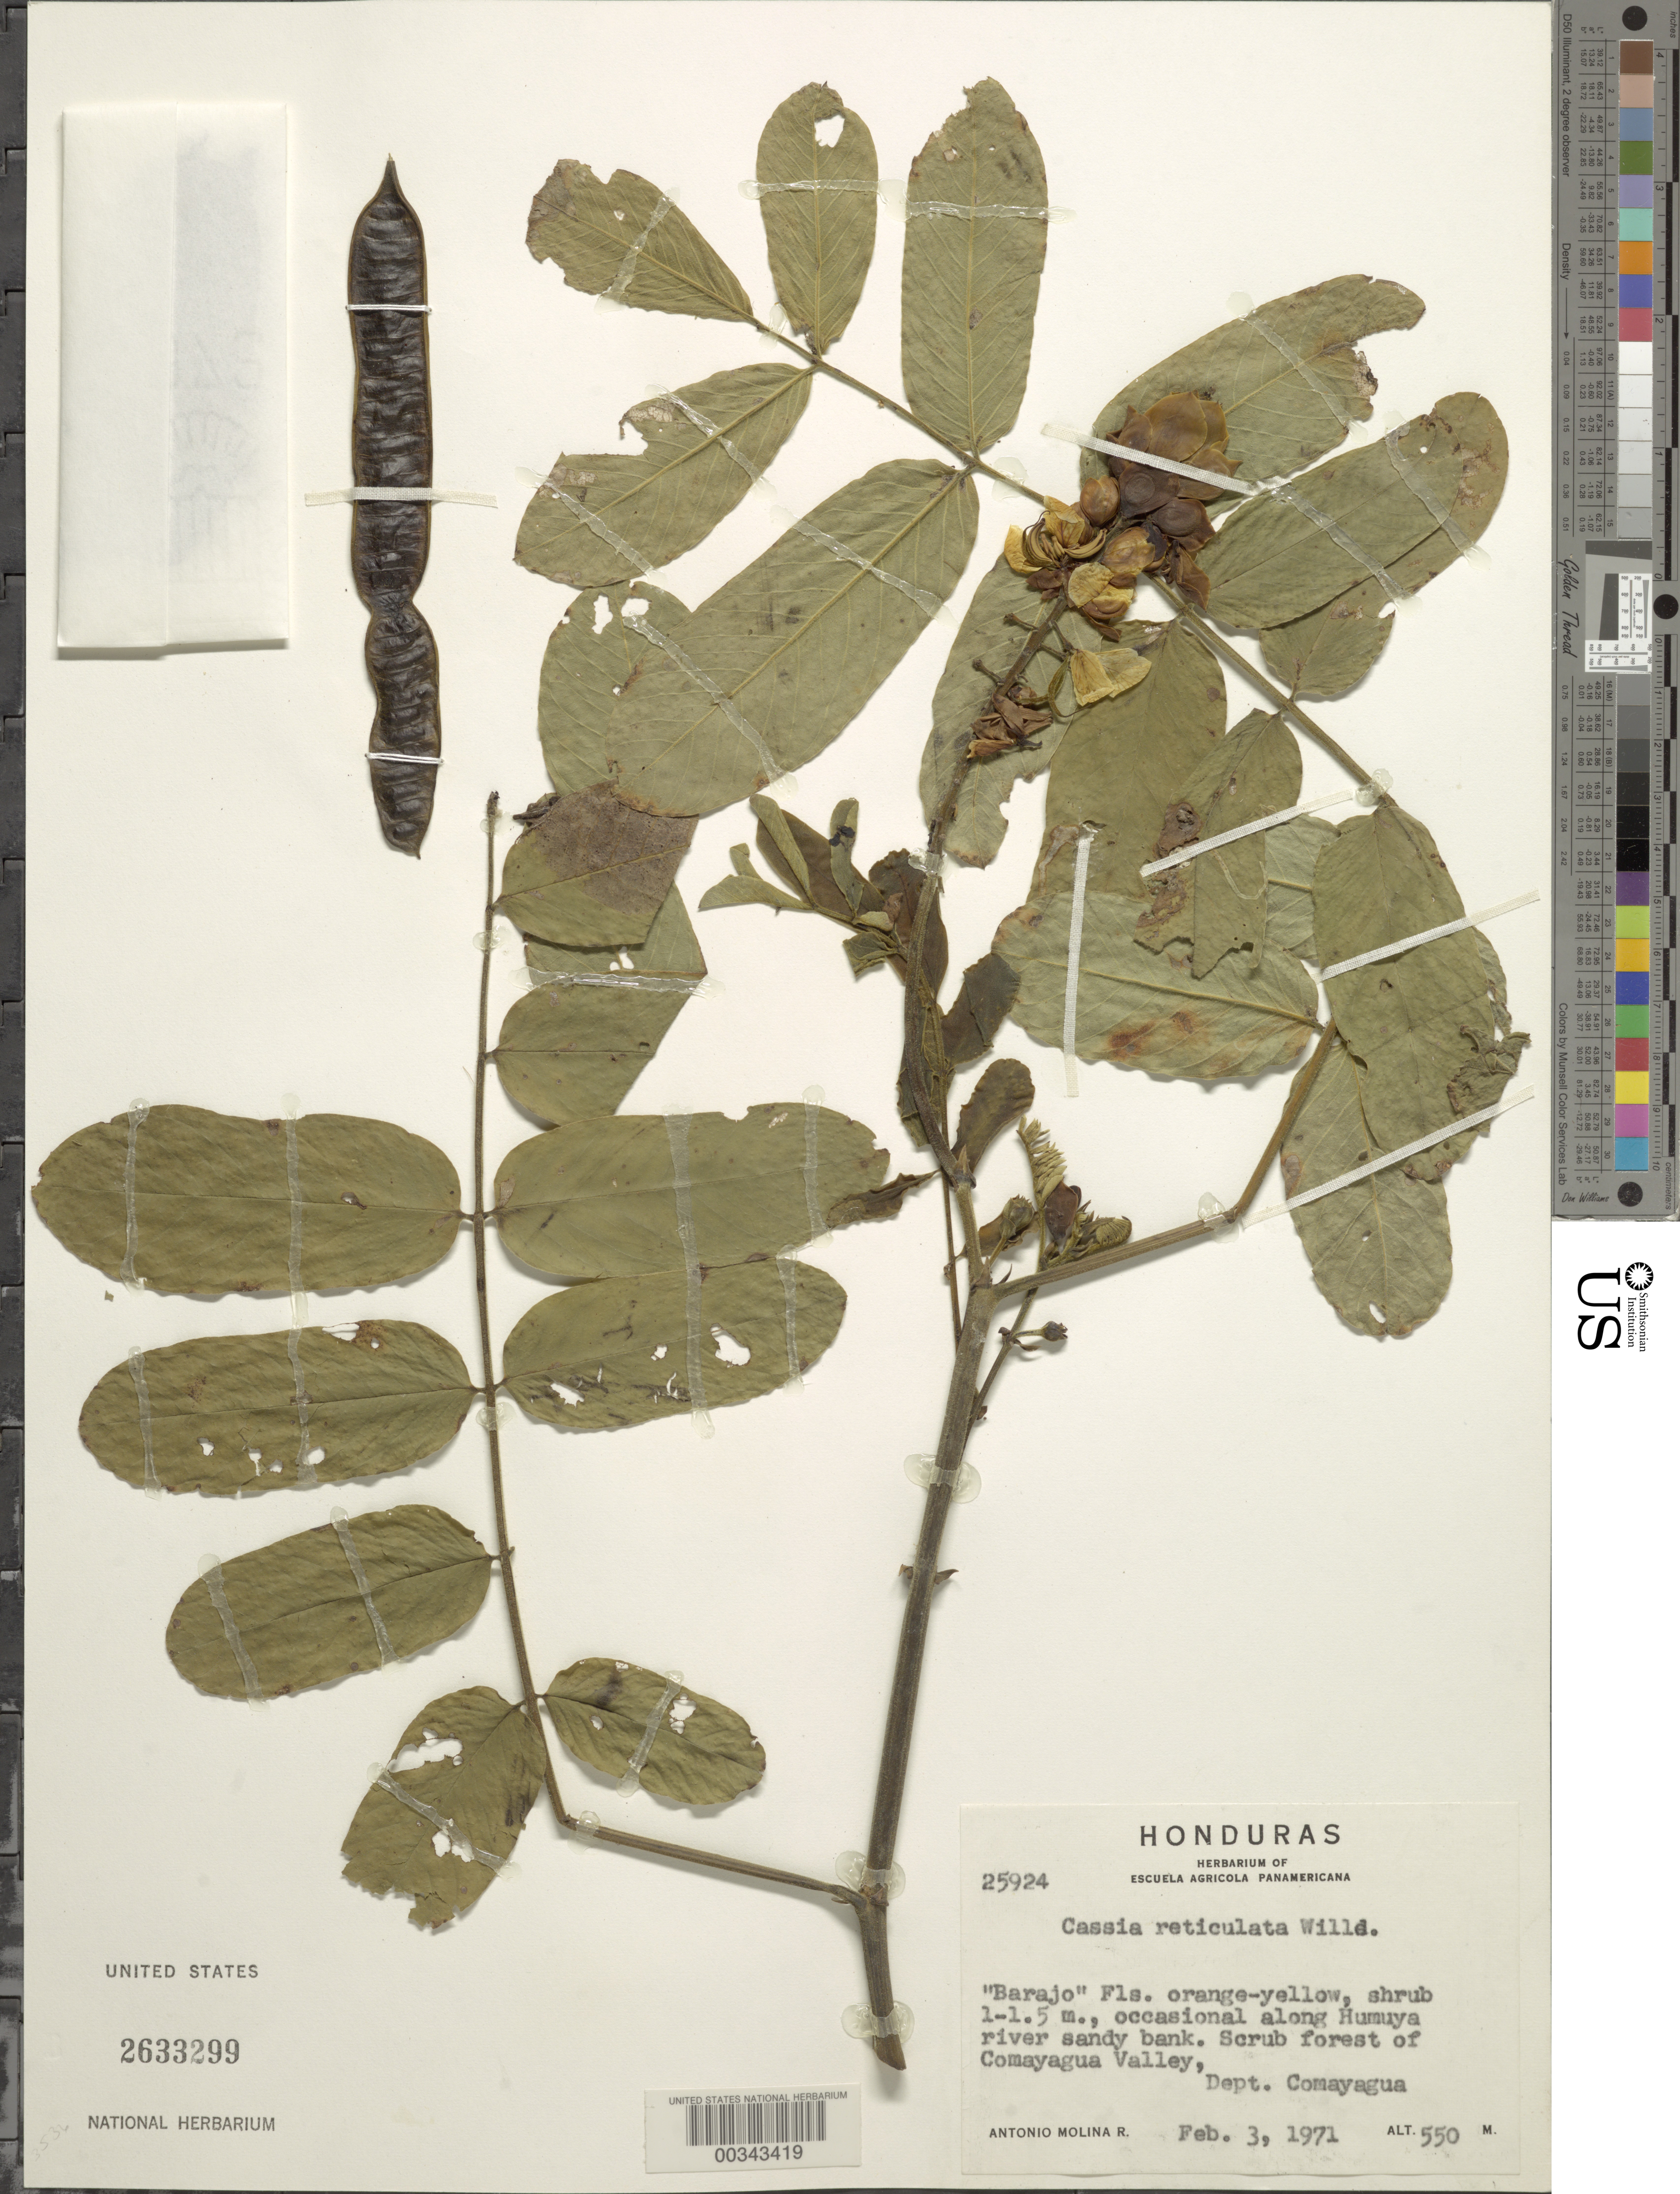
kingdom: Plantae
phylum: Tracheophyta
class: Magnoliopsida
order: Fabales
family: Fabaceae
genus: Senna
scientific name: Senna reticulata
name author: (Willd.) H.S. Irwin & Barneby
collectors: A. Molina R.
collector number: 25924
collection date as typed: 03 Feb 1971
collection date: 1971-02-03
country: Honduras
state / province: Comayagua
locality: Comayagua Valley; along Humuya River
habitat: Sandy bank; scrub forest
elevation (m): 550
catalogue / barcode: US 2633299